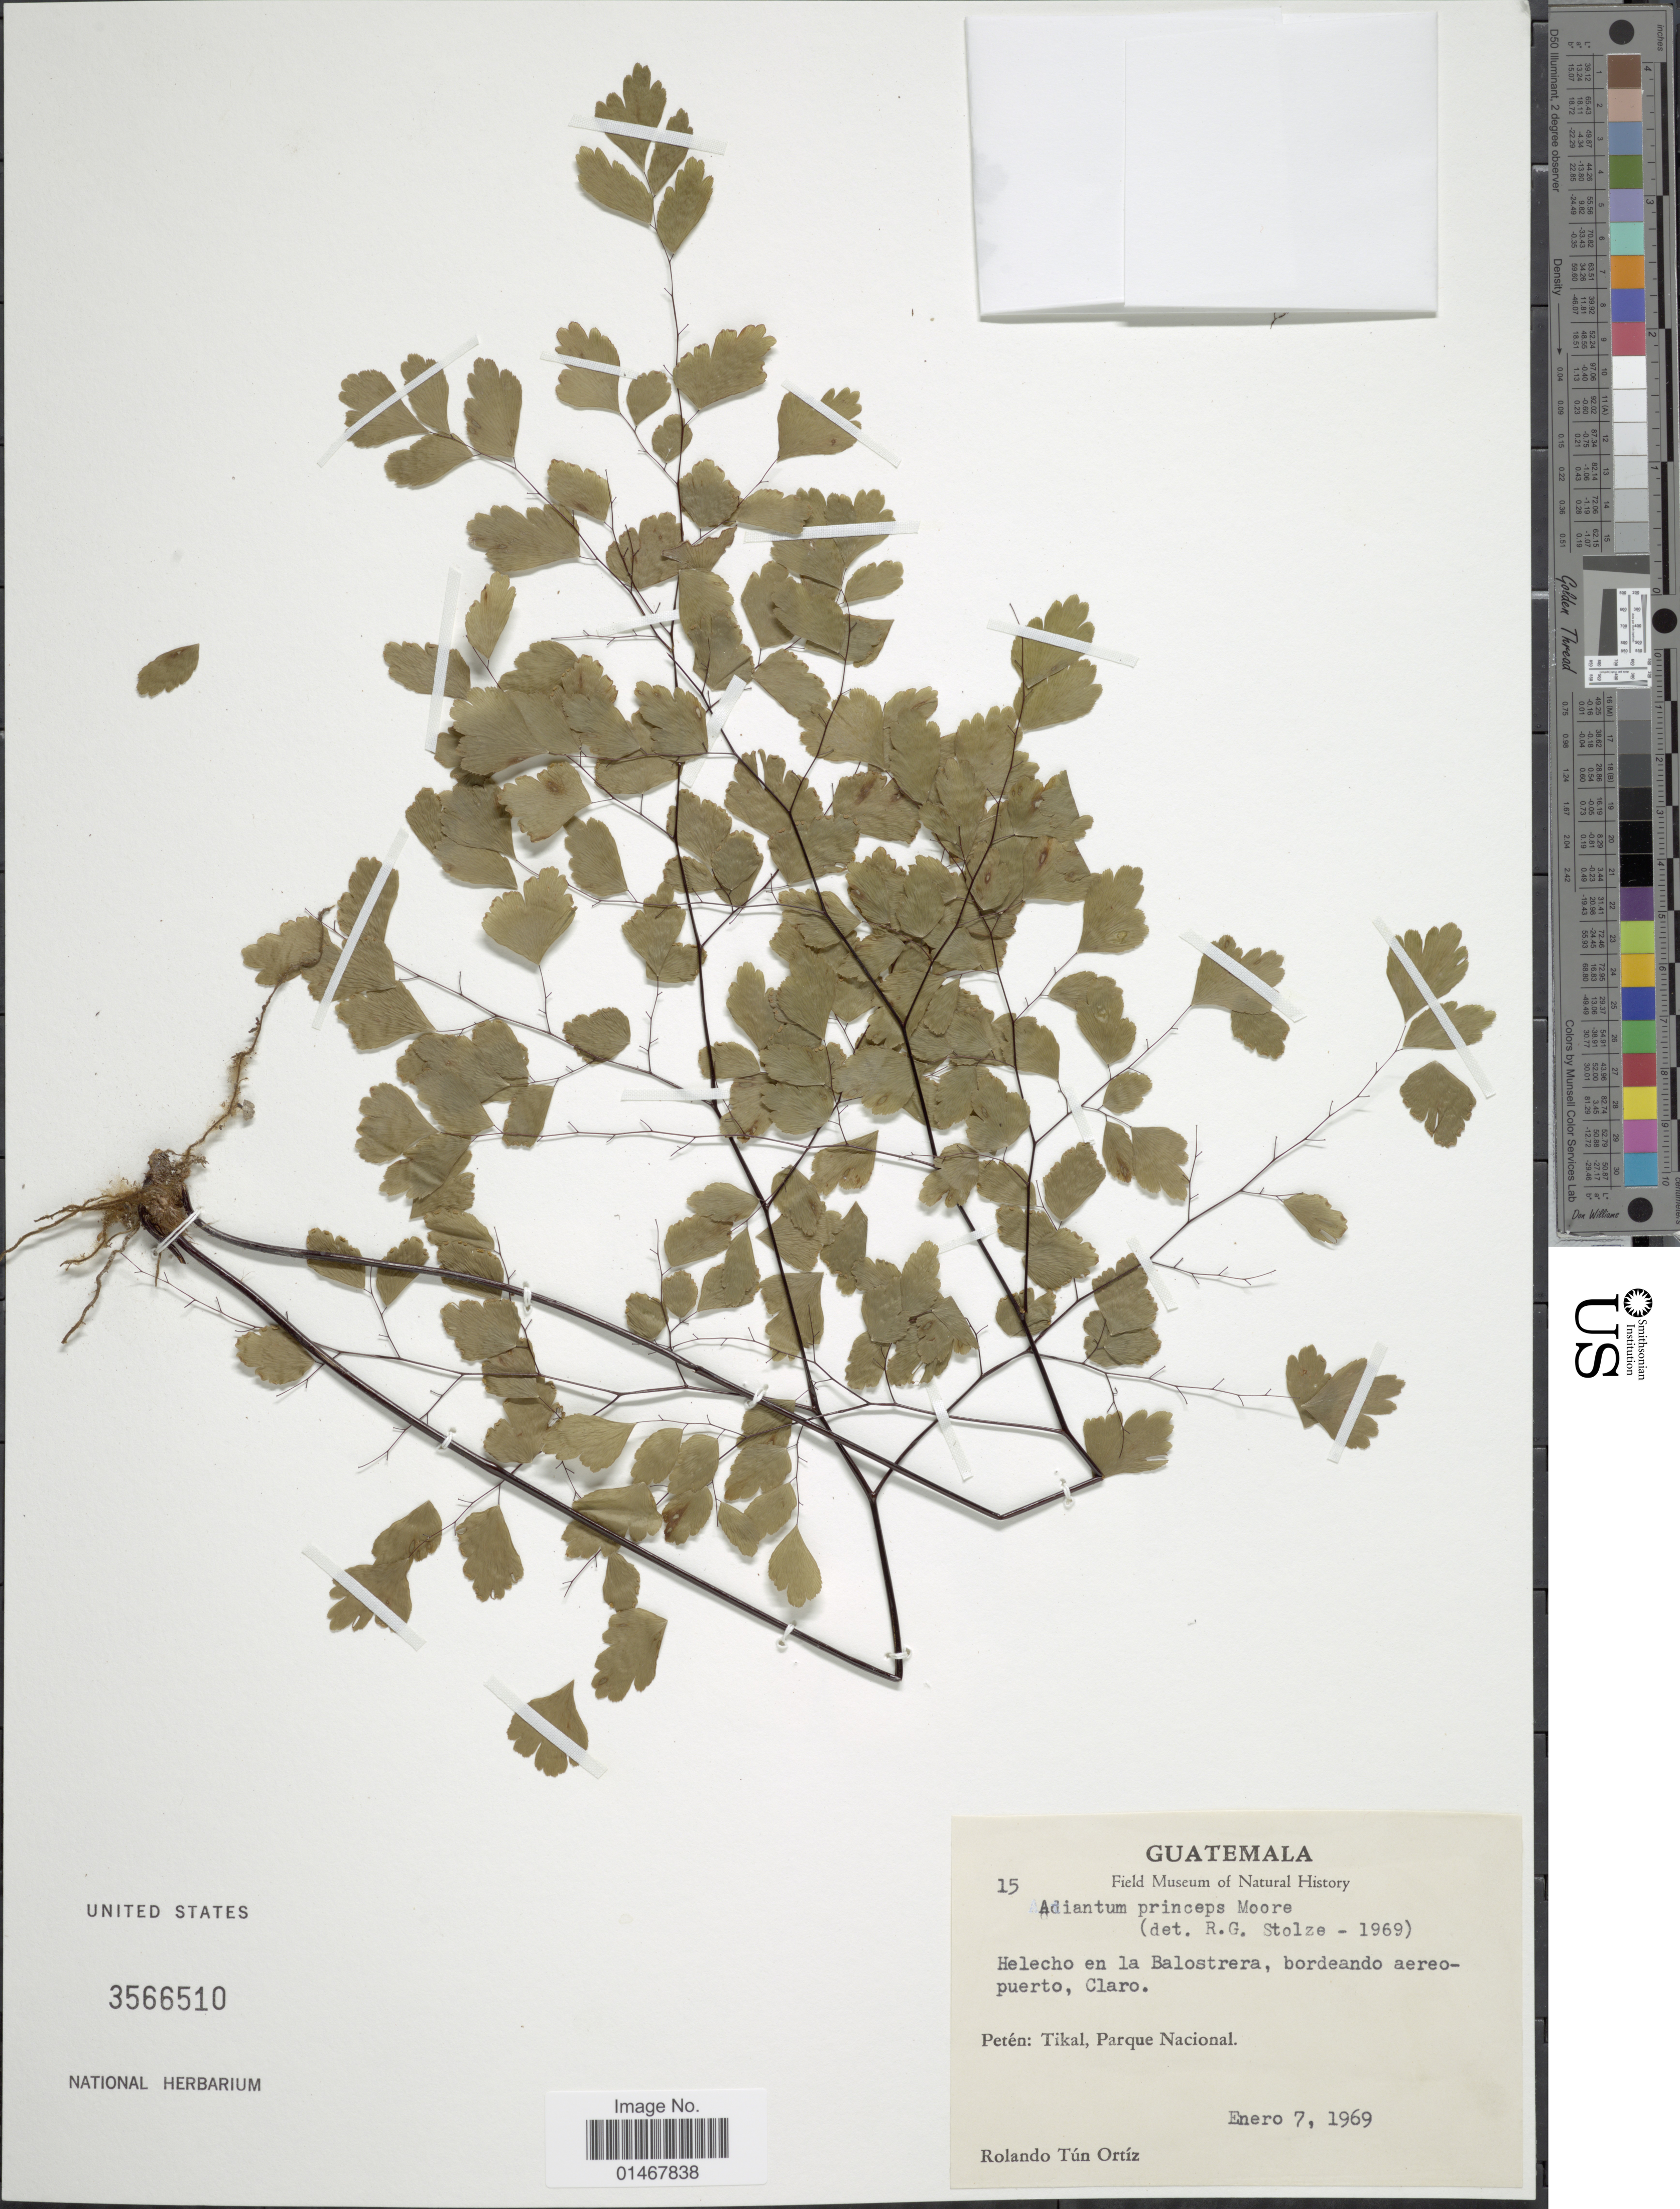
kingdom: Plantae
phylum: Tracheophyta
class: Polypodiopsida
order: Polypodiales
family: Pteridaceae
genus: Adiantum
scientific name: Adiantum princeps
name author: T. Moore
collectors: R. T. Ortíz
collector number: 15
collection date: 1969-01-07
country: Guatemala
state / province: El Petén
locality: Helelcho en la Balostrera, bordeando aereopuerto, Claro Petén: Tikal, Parque Nacional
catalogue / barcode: US 3566510